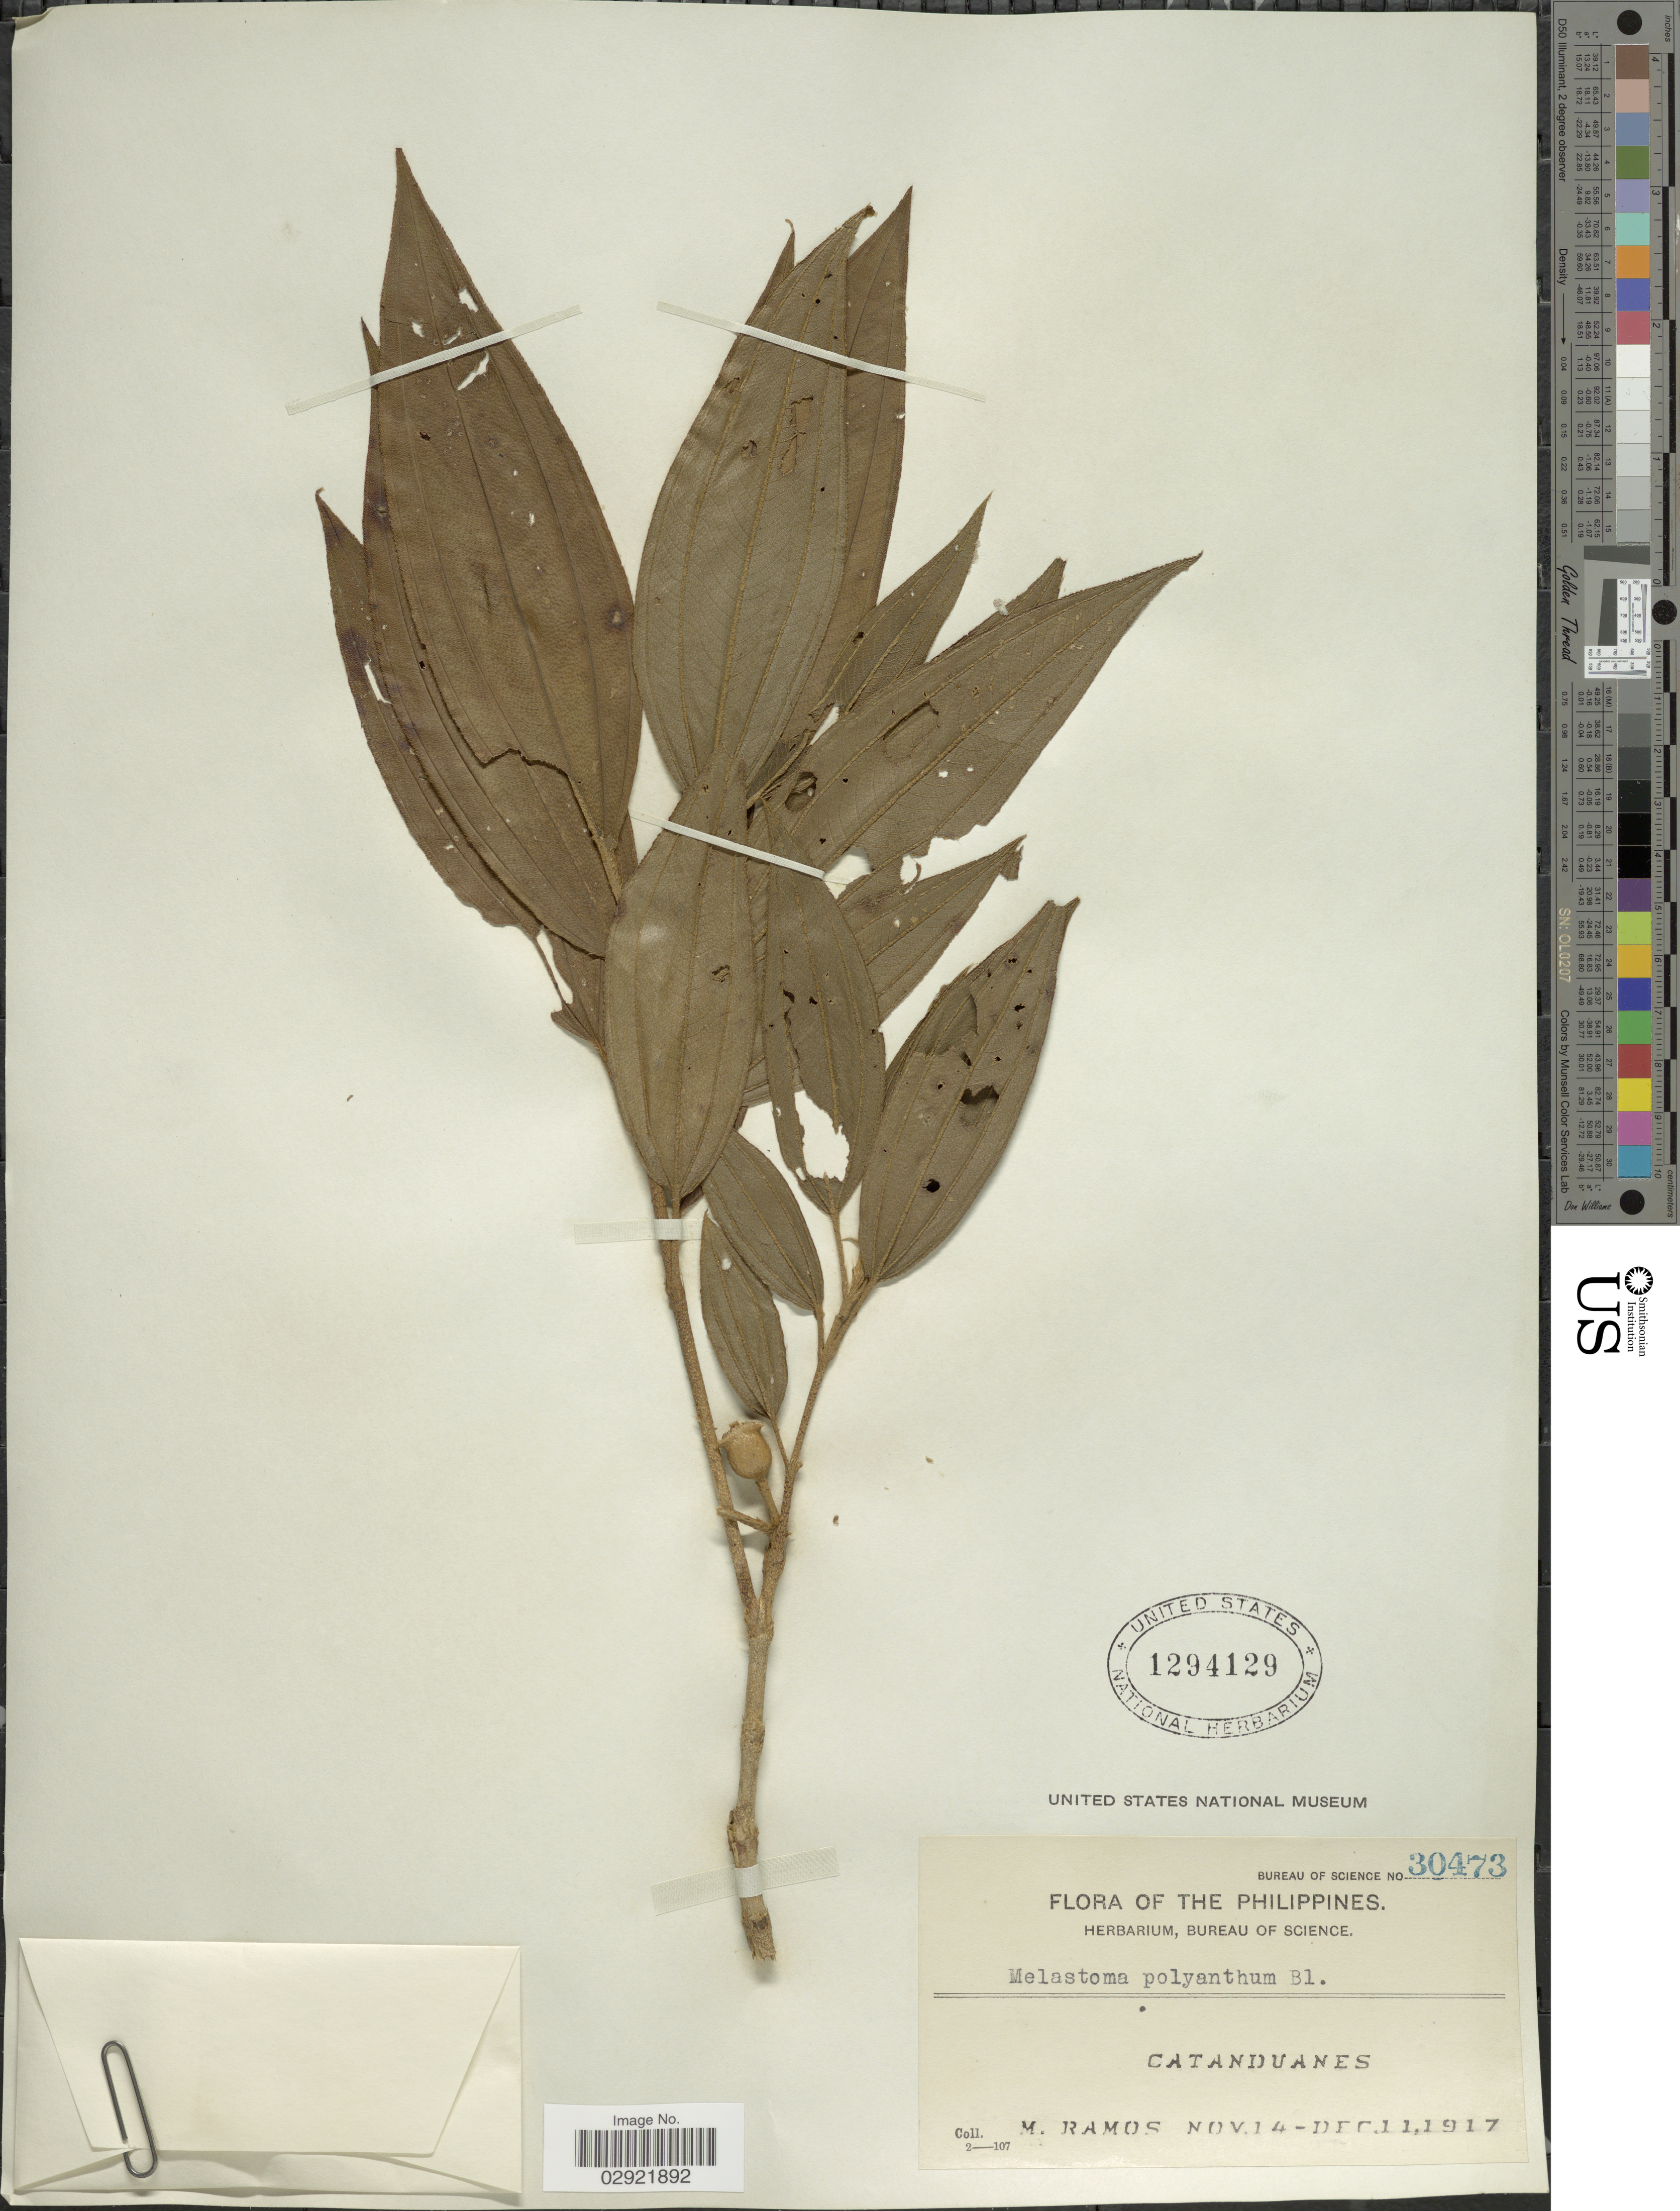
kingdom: Plantae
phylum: Tracheophyta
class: Magnoliopsida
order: Myrtales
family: Melastomataceae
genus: Melastoma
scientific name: Melastoma malabathricum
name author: L.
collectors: M. Ramos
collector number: Bureau of Science 30473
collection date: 1917-11-14/1917-12-11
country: Philippines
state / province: Bicol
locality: Catanduanes.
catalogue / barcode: US 1294129